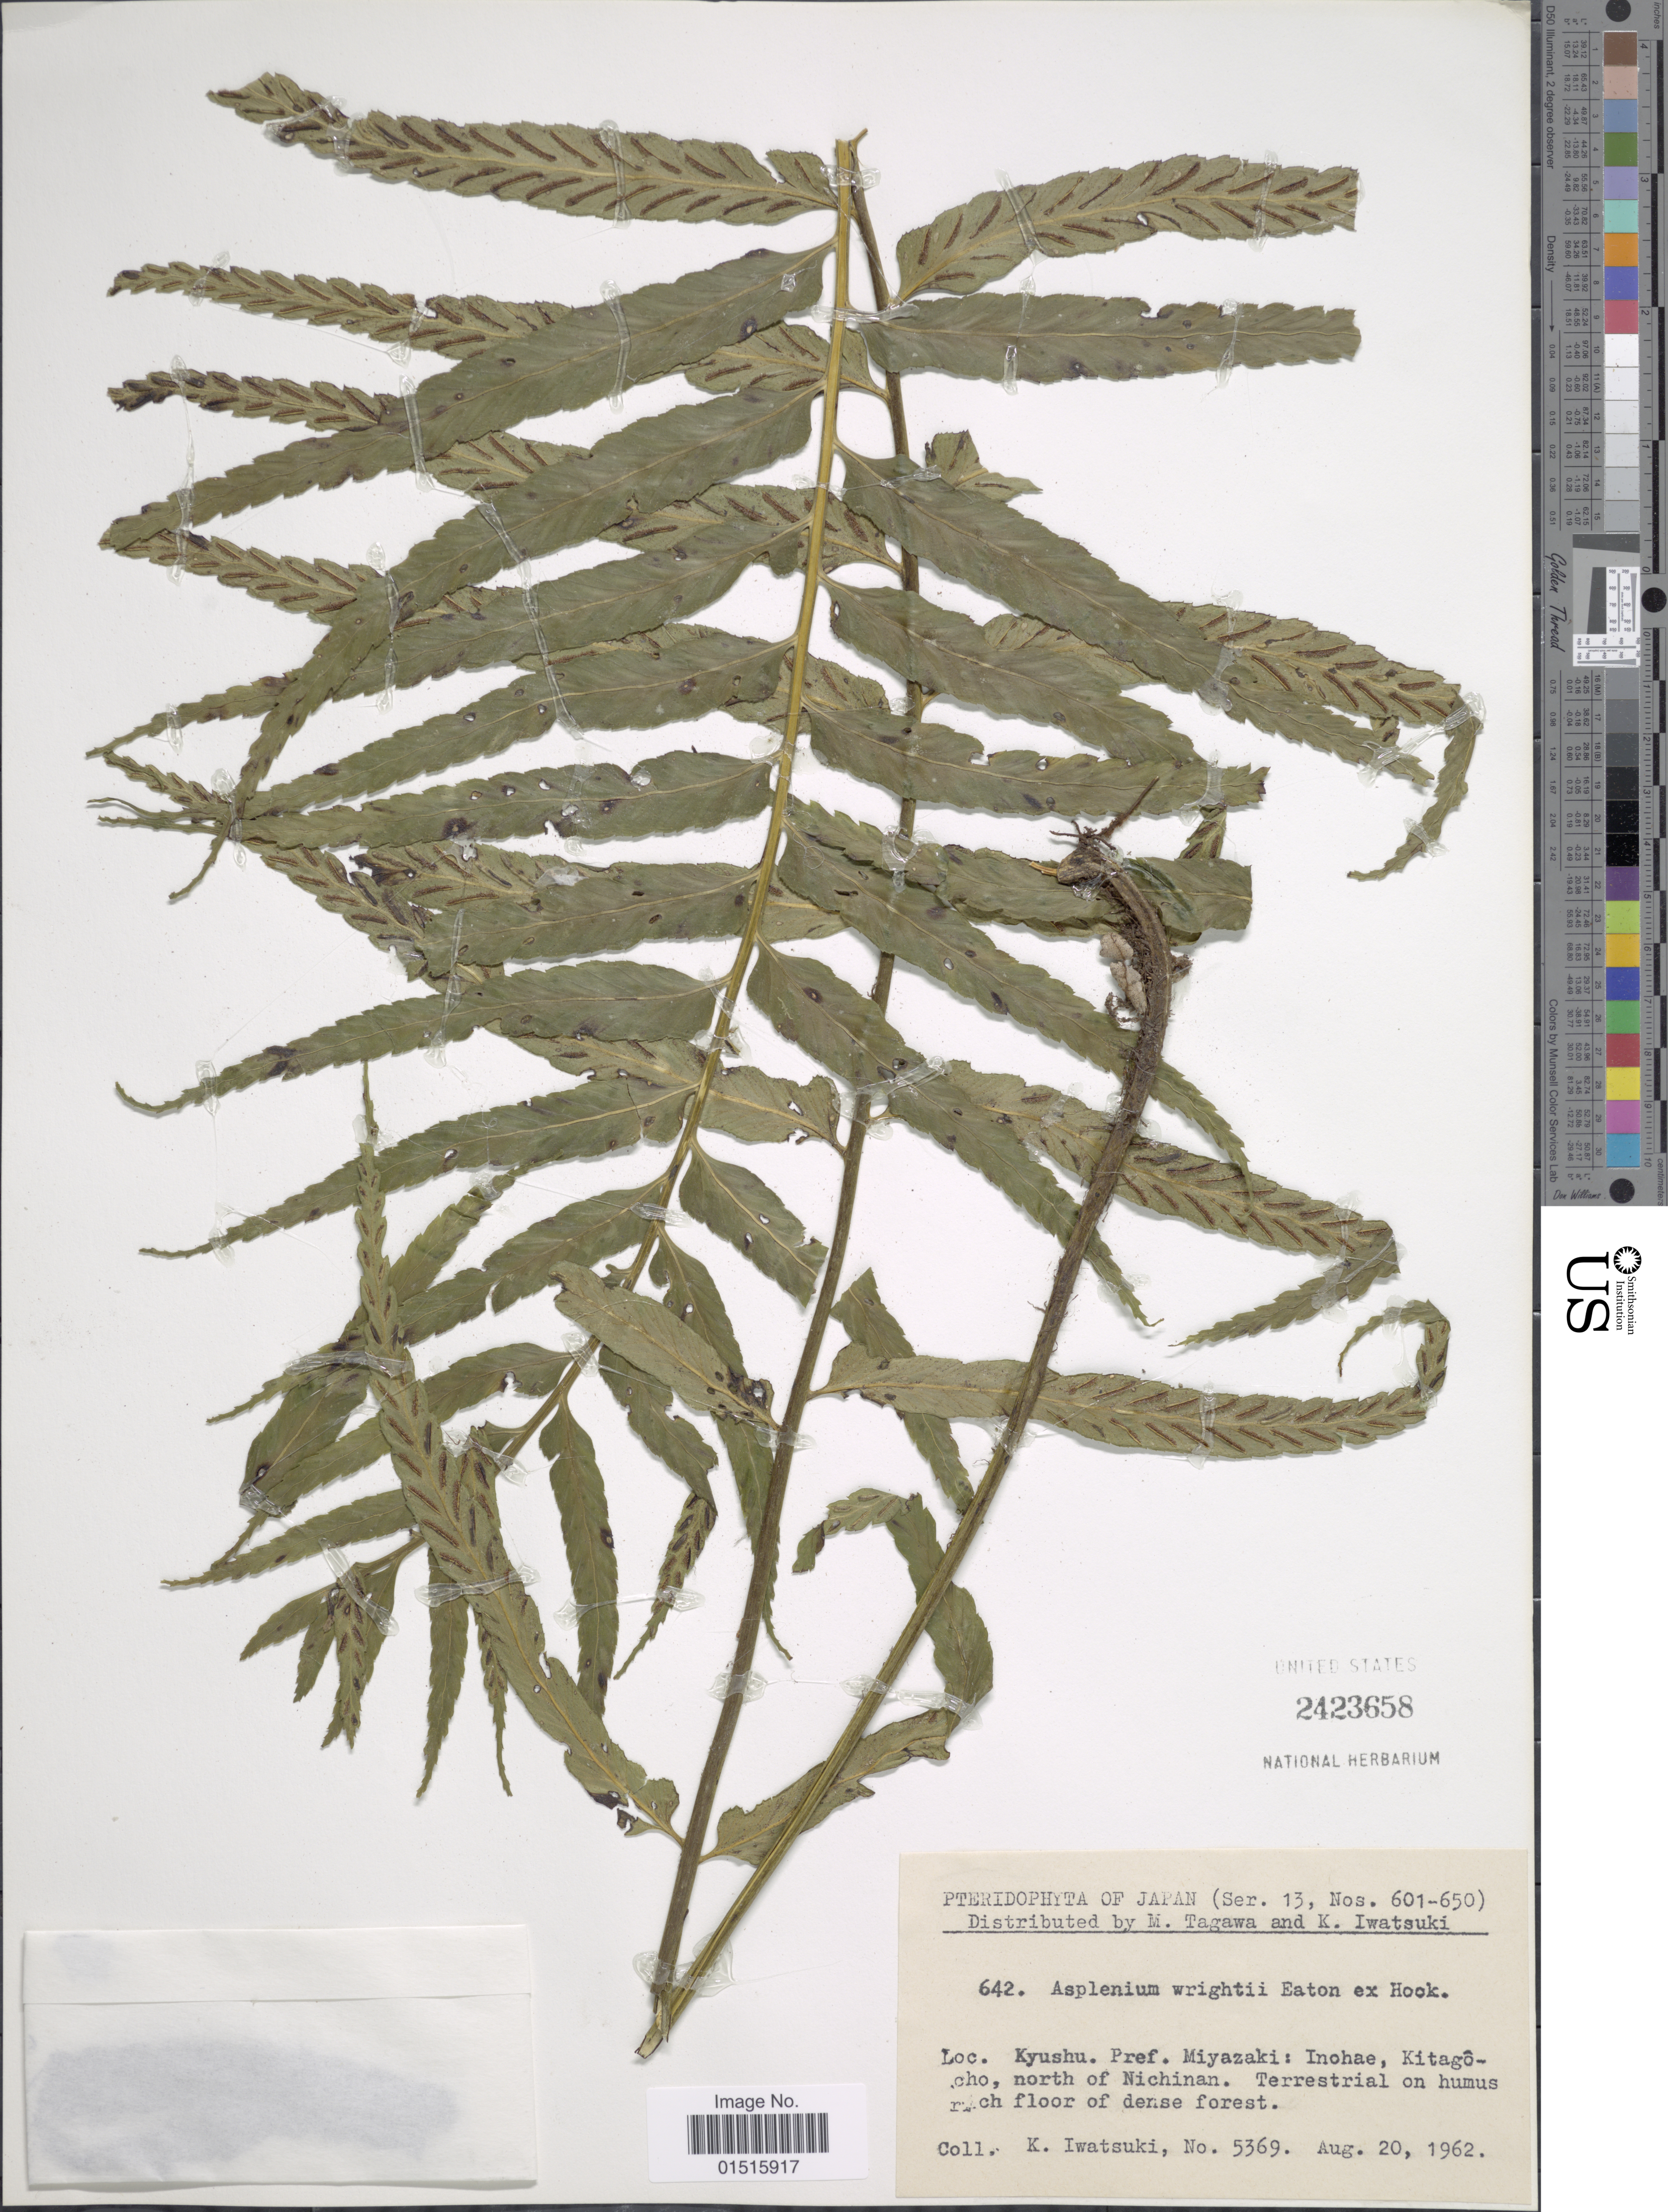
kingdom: Plantae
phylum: Tracheophyta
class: Polypodiopsida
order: Polypodiales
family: Aspleniaceae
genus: Asplenium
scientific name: Asplenium wrightii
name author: D.C. Eaton ex Hook.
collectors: K. Iwatsuki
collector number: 5369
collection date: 1962-08-20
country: Japan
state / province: Miyazaki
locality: Kyushu. pref. Miyazaki; Inohae, Kitagocho, north of Nichinan.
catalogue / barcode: US 2423658